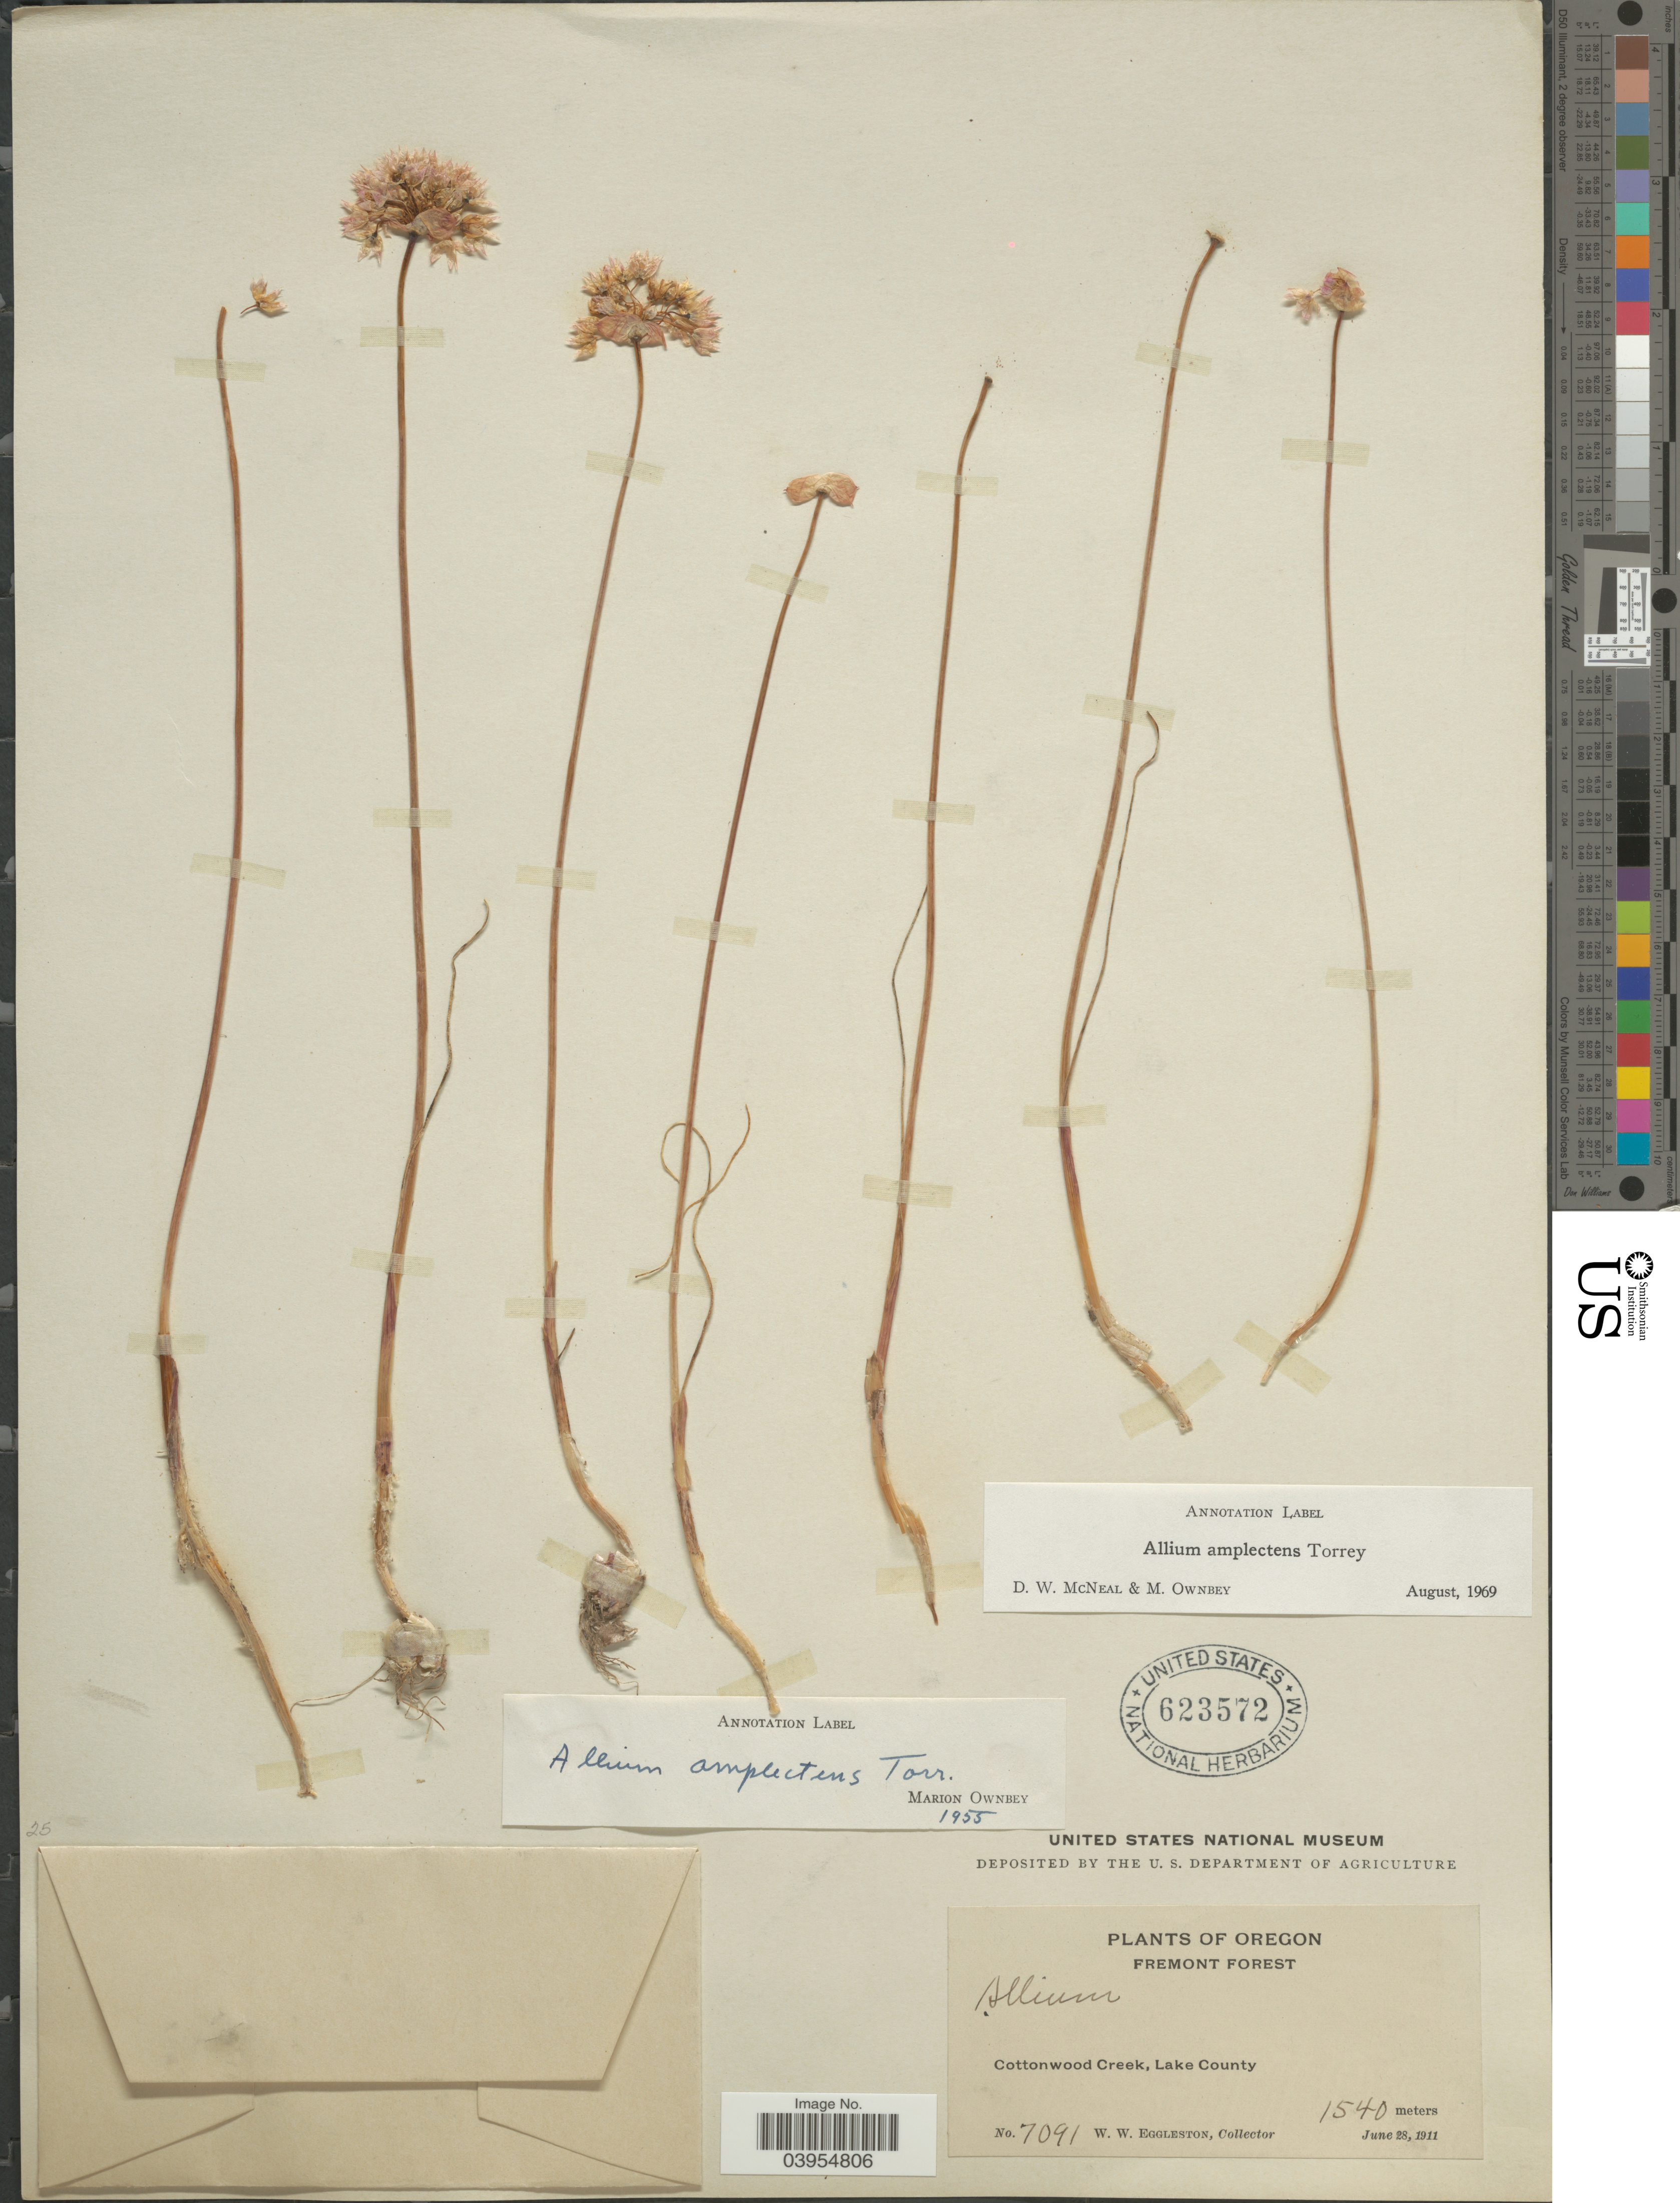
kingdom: Plantae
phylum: Tracheophyta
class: Liliopsida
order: Asparagales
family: Amaryllidaceae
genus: Allium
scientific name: Allium amplectens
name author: Torr.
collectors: W. W. Eggleston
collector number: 7091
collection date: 1911-06-28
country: United States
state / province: Oregon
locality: Fremont Forest. Cottonwood Creek, Lake County.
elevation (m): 1540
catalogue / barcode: US 623572